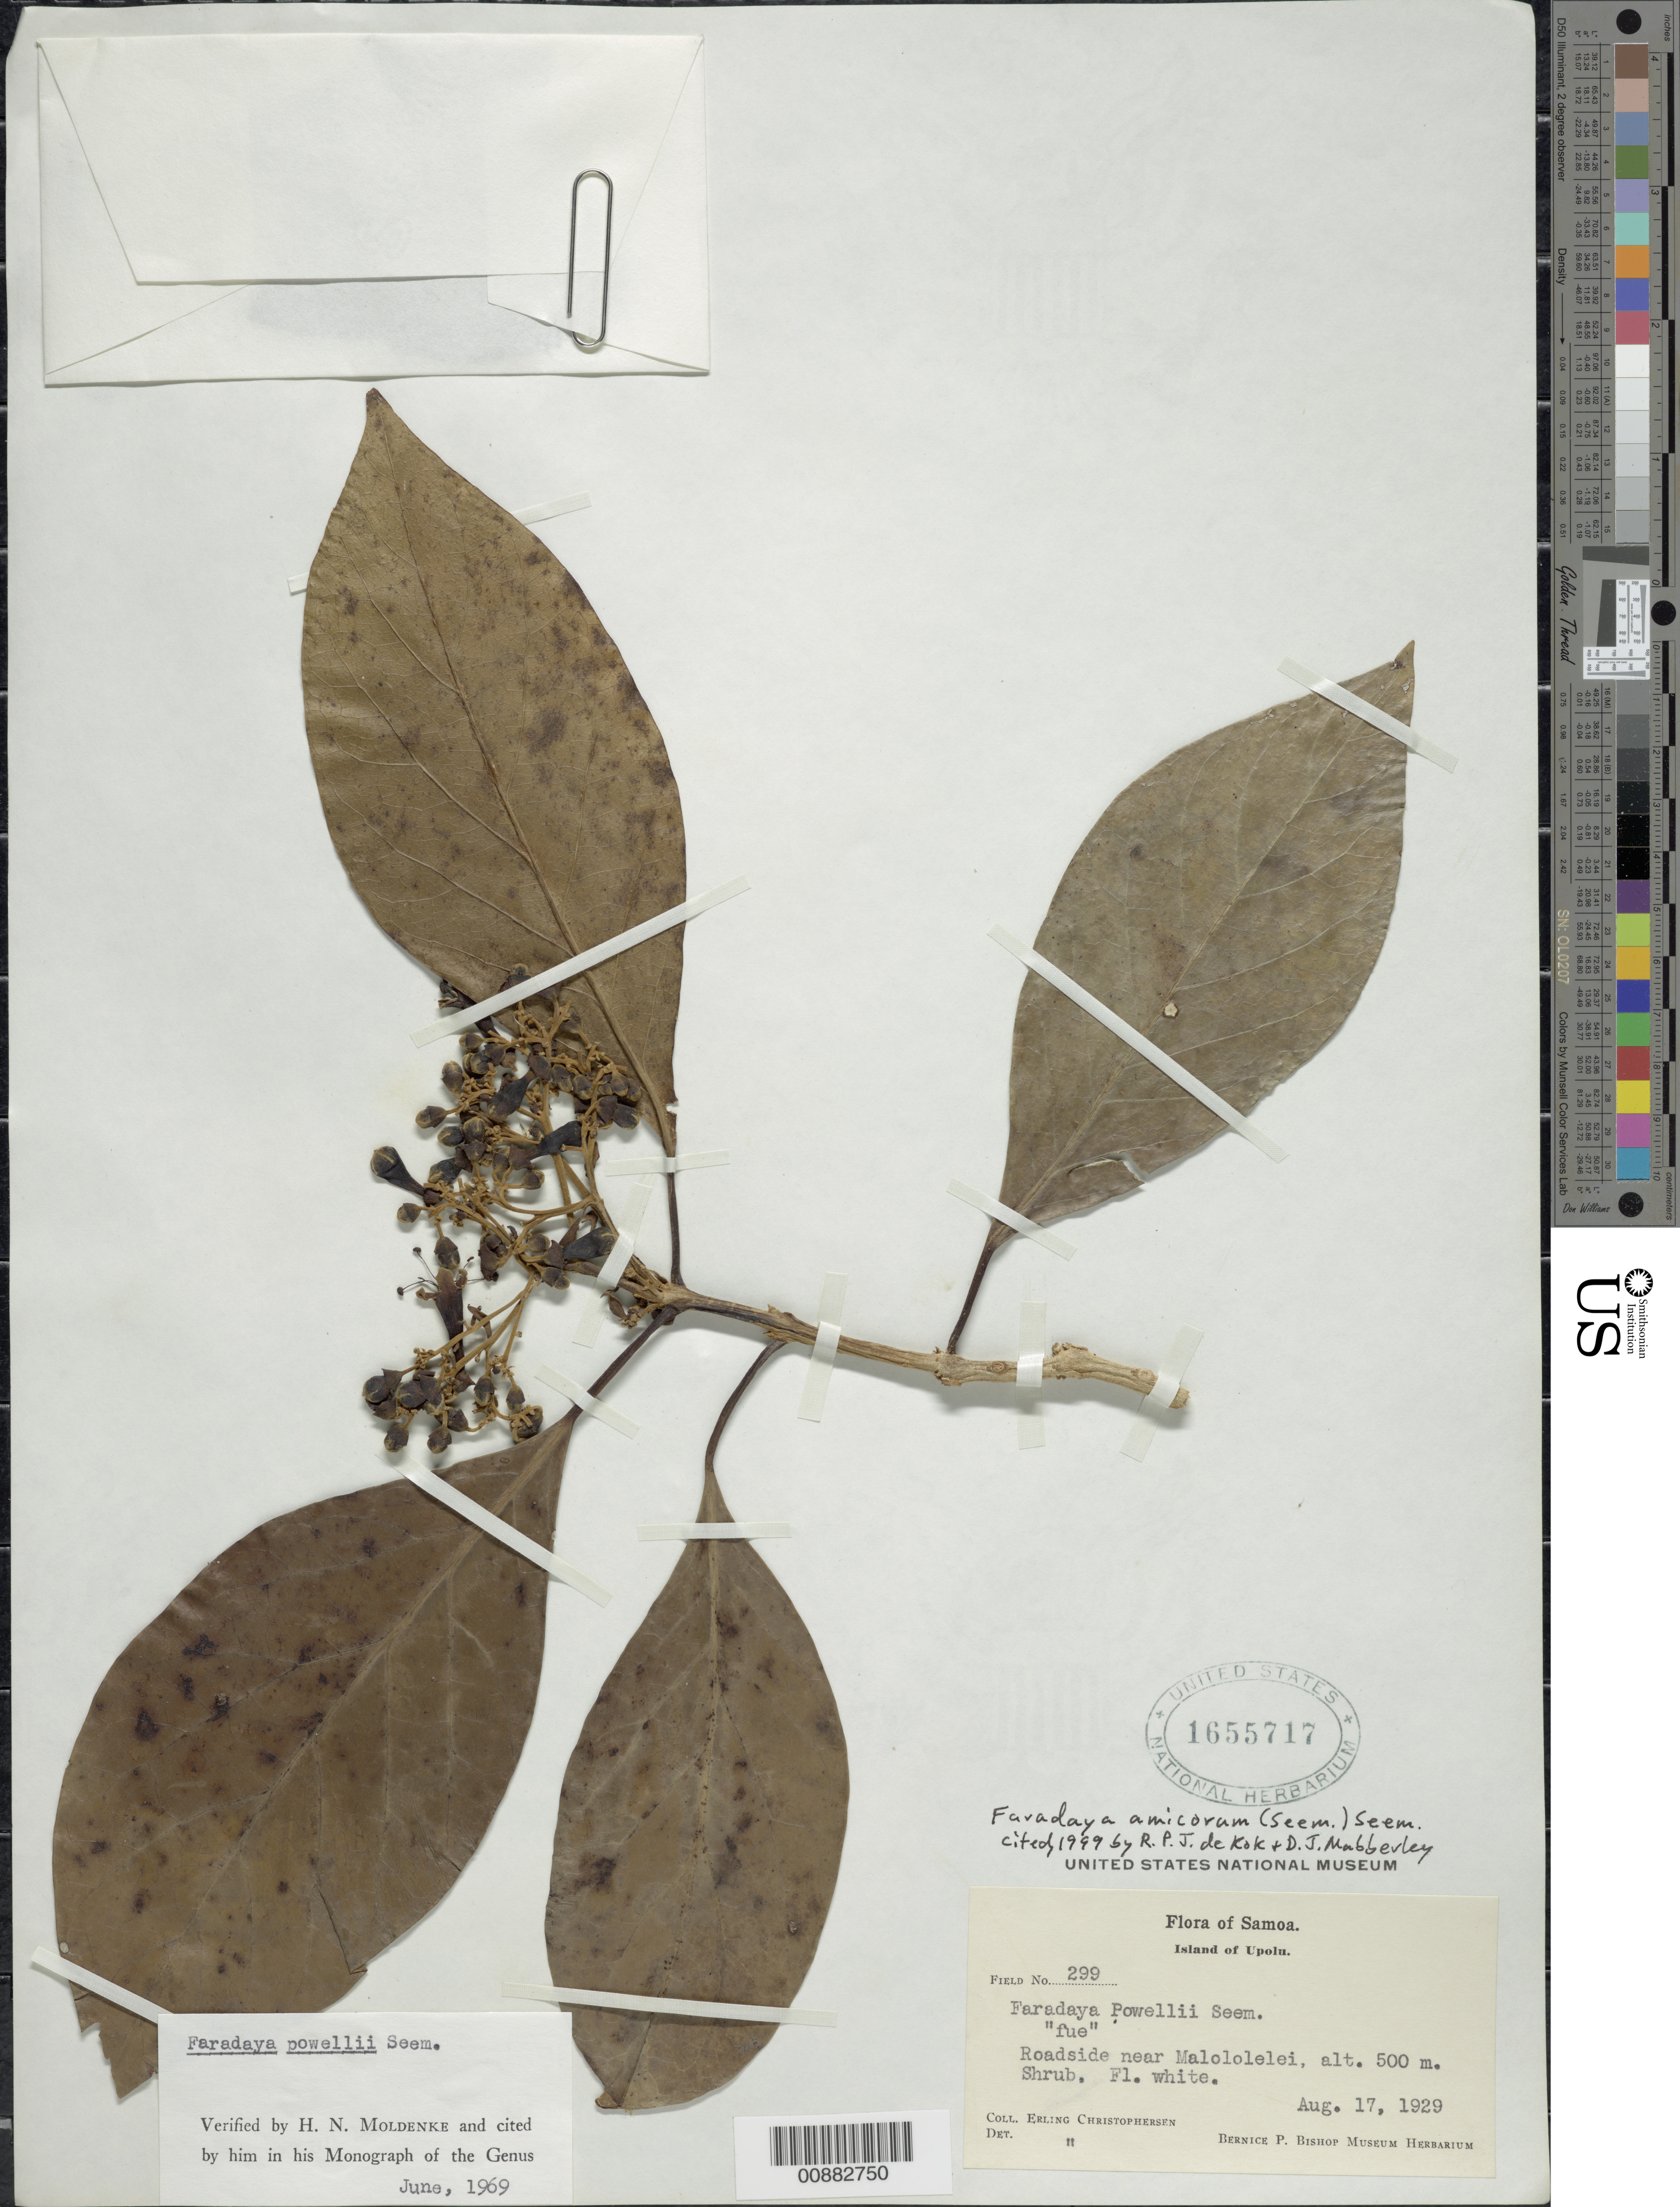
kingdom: Plantae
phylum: Tracheophyta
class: Magnoliopsida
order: Lamiales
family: Lamiaceae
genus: Faradaya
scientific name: Faradaya amicorum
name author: (Seem.) Seem.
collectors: E. Christophersen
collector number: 299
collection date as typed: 17 Aug 1929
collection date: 1929-08-17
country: Samoa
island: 'Upolu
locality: Roadside near Malololelei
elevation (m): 500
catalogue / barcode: US 1655717